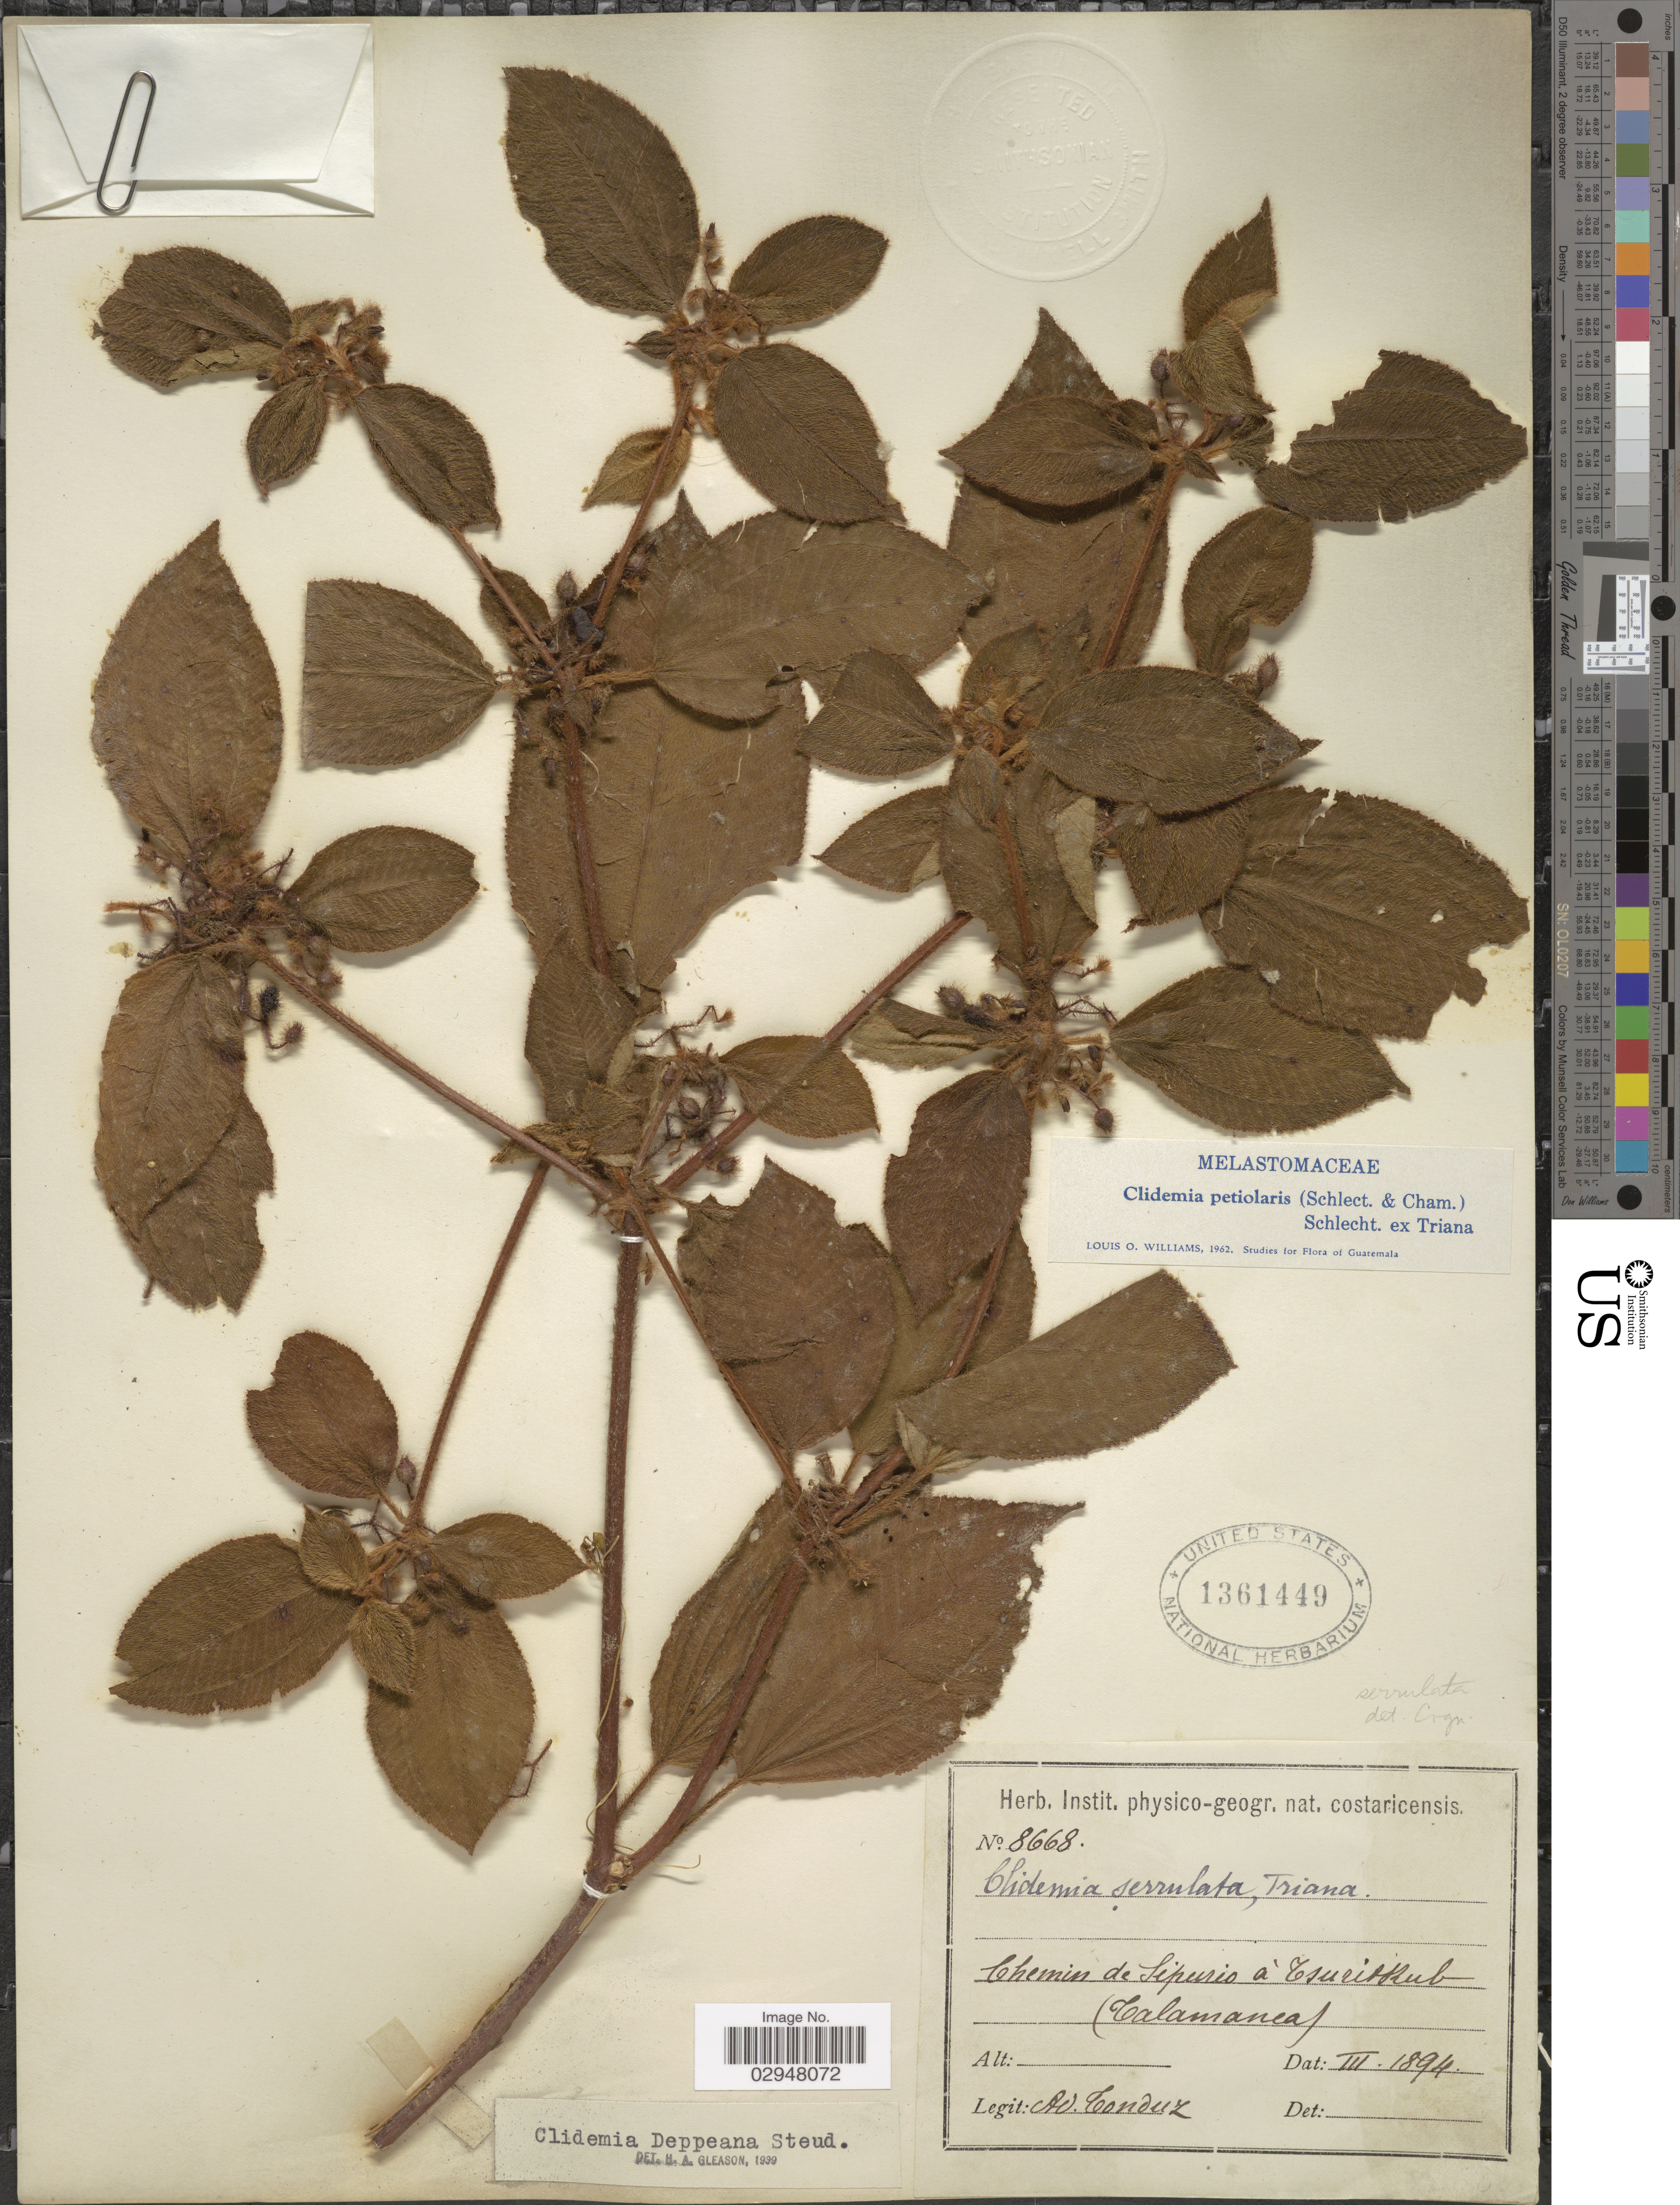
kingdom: Plantae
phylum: Tracheophyta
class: Magnoliopsida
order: Myrtales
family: Melastomataceae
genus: Clidemia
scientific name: Clidemia petiolaris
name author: (Schltdl. & Cham.) Schltdl. ex Triana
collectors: A. Tonduz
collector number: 8668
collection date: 1894-03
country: Costa Rica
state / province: Limón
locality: Chemin de Sipuris á Tsuritkub (Talamanca).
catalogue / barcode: US 1361449